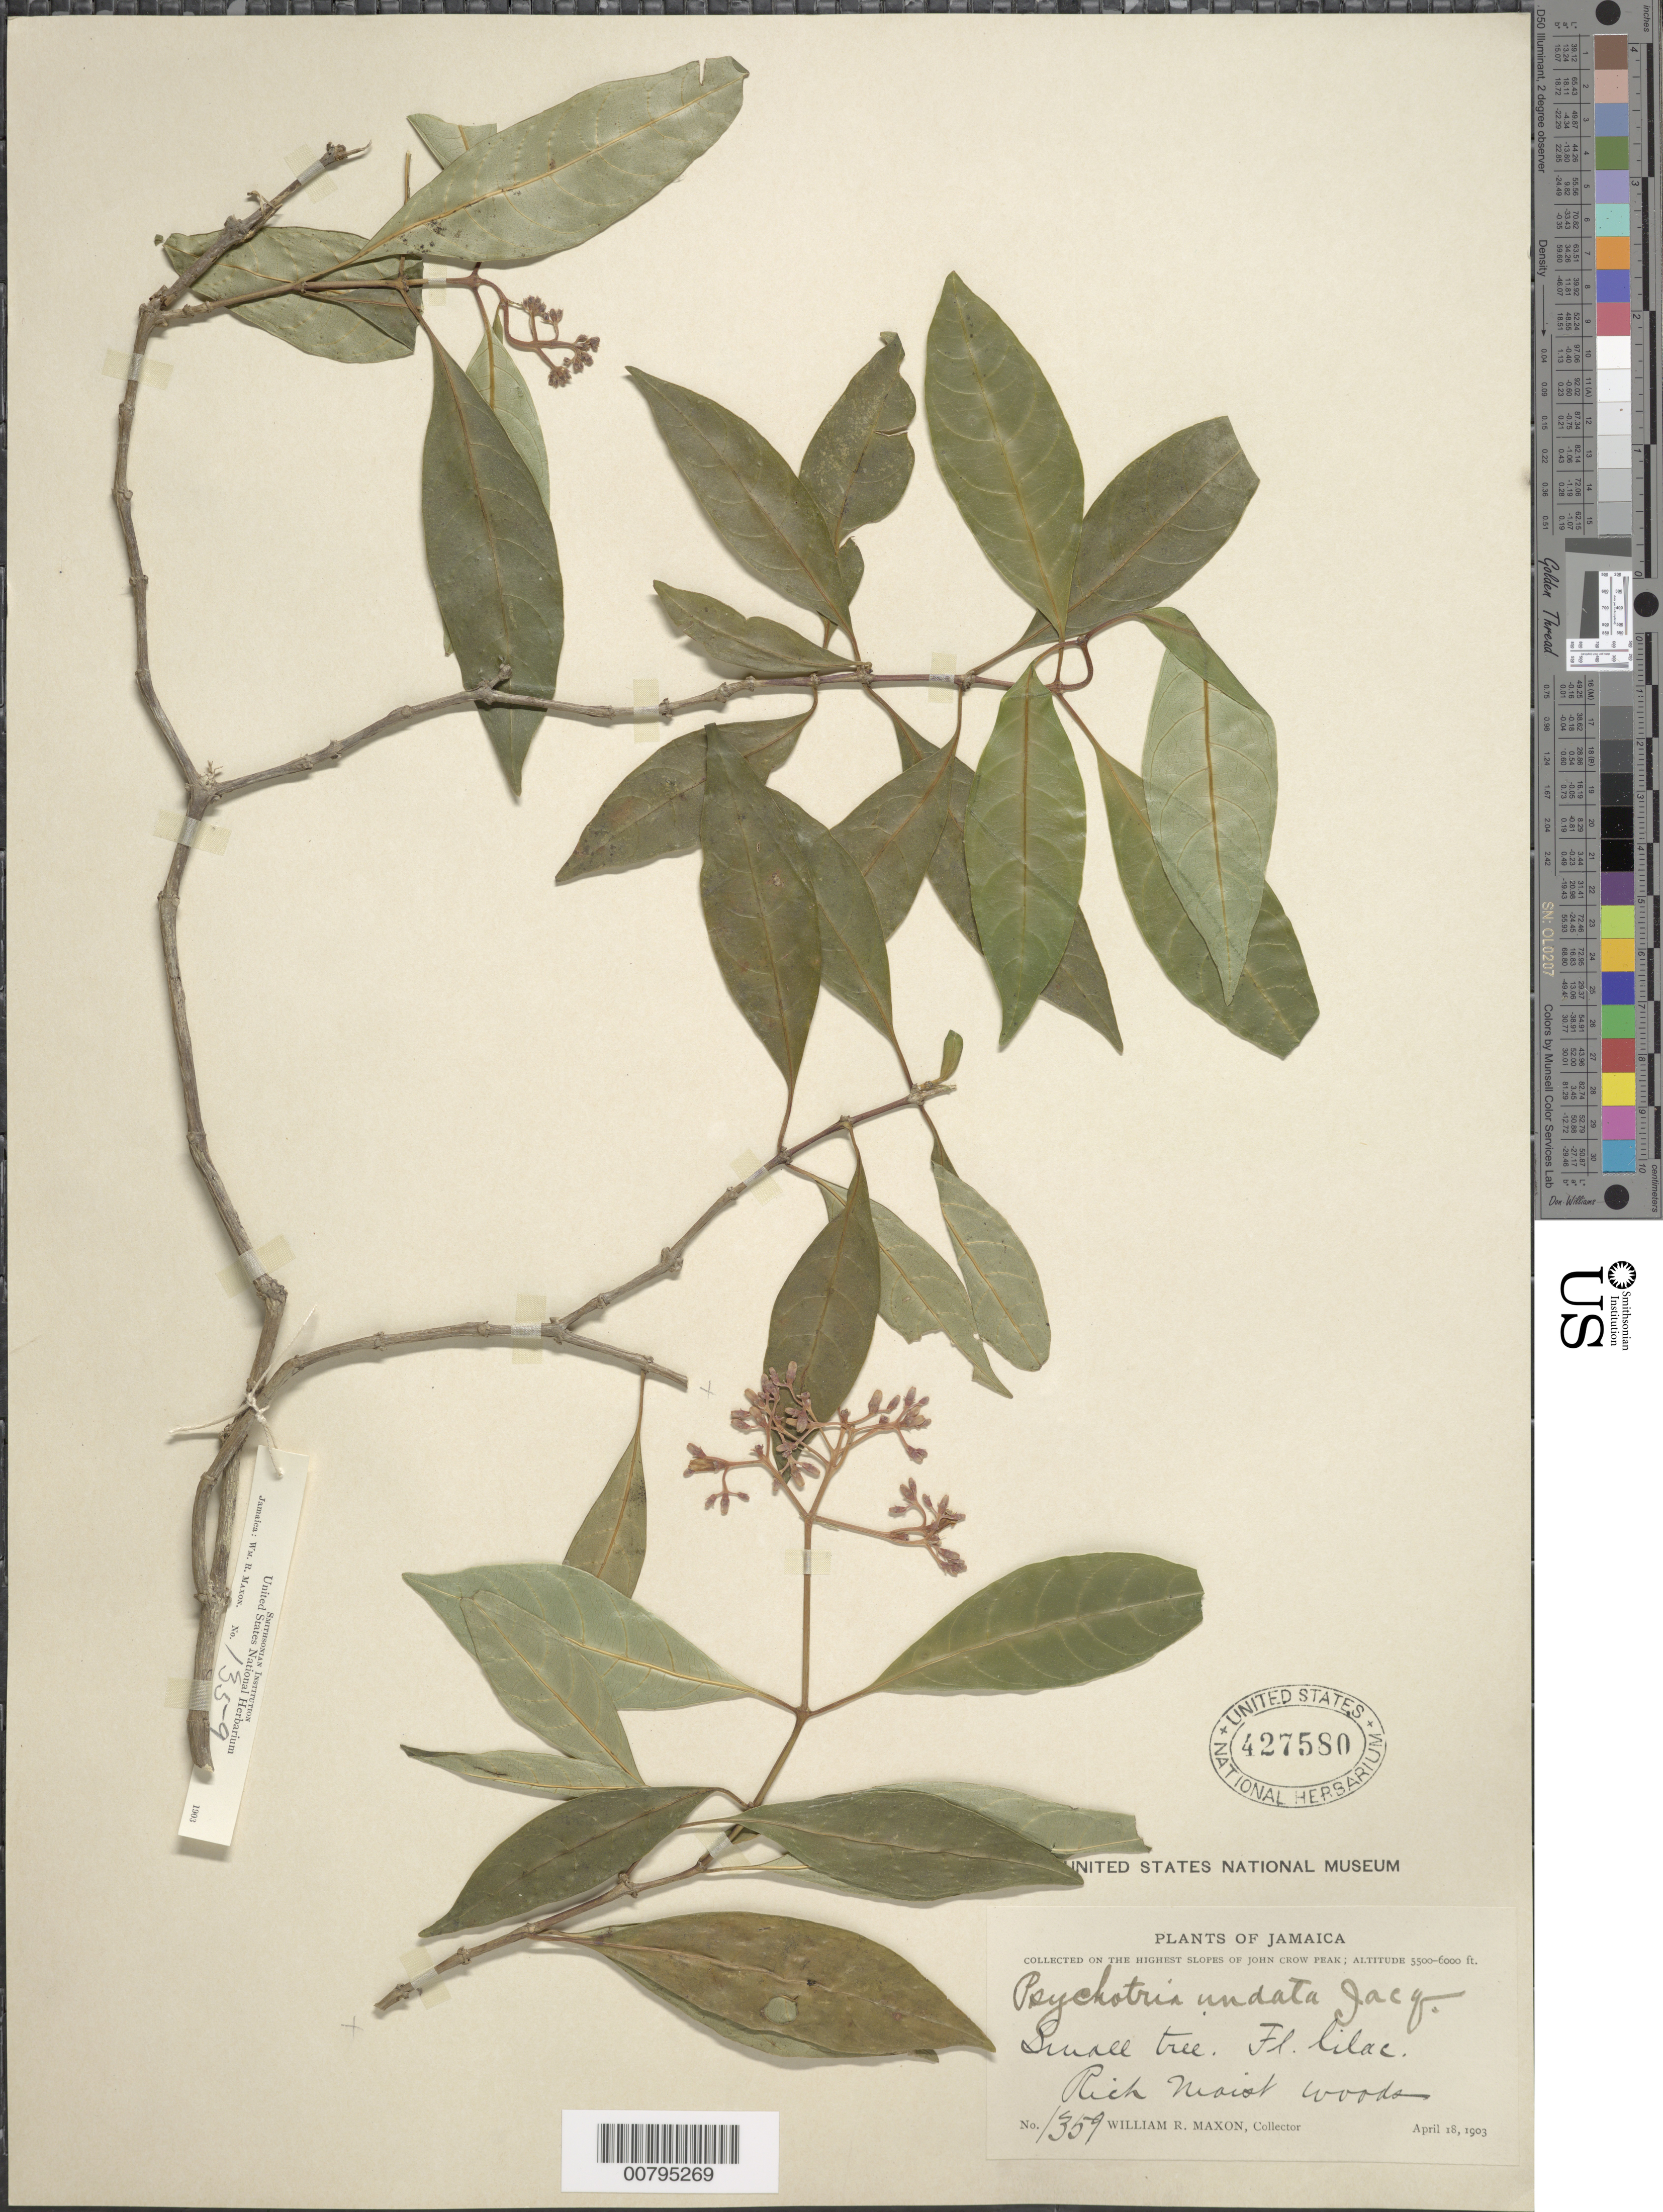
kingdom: Plantae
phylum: Tracheophyta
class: Magnoliopsida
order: Gentianales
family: Rubiaceae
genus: Psychotria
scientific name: Psychotria corymbosa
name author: Sw.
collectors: W. R. Maxon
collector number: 1359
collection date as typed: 18 Apr 1903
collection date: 1903-04-18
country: Jamaica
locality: Highest slopes of John Crow Peak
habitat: Rich moist woods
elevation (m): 1676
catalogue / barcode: US 427580